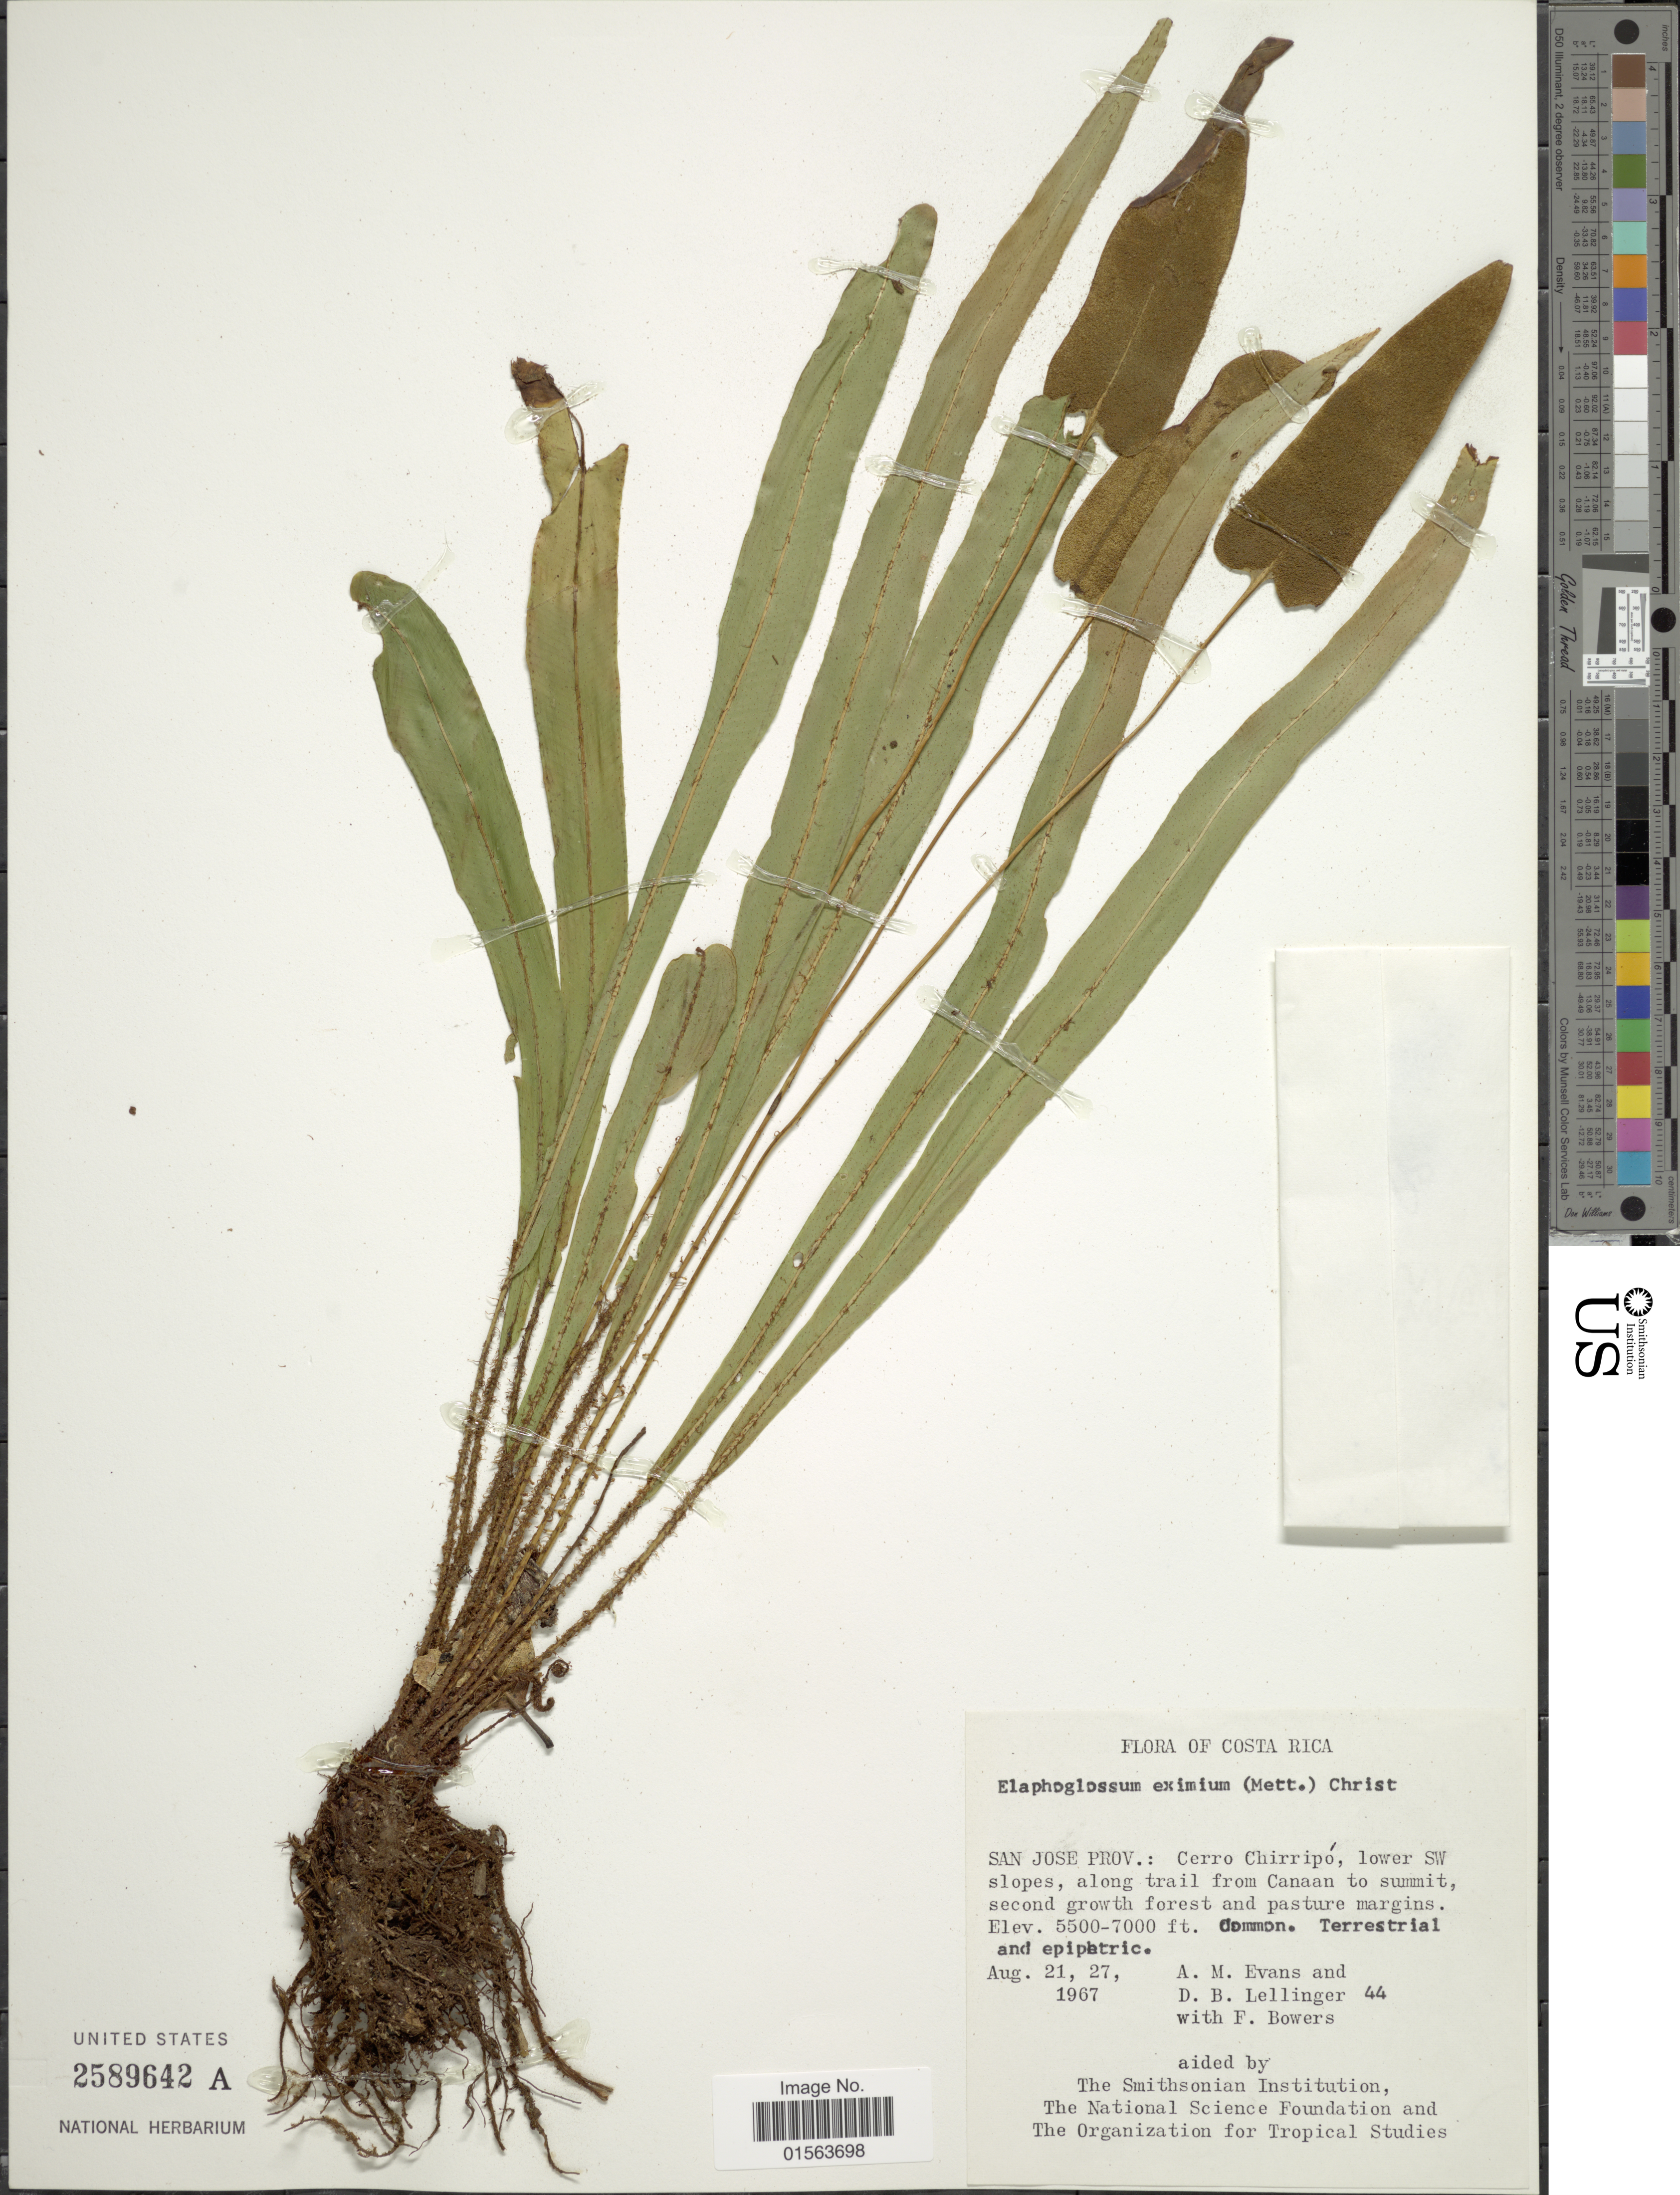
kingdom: Plantae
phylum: Tracheophyta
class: Polypodiopsida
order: Polypodiales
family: Dryopteridaceae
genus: Elaphoglossum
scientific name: Elaphoglossum eximium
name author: (Mett.) Christ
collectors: A. M. Evans, D. B. Lellinger & F. Bowers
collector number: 44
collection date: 1967-08-21/1967-08-27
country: Costa Rica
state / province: San José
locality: San Jose Prov: Cerro Chirripo, lower SW slopes, along trail from Canaan to summit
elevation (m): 1676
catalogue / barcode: US 2589642A